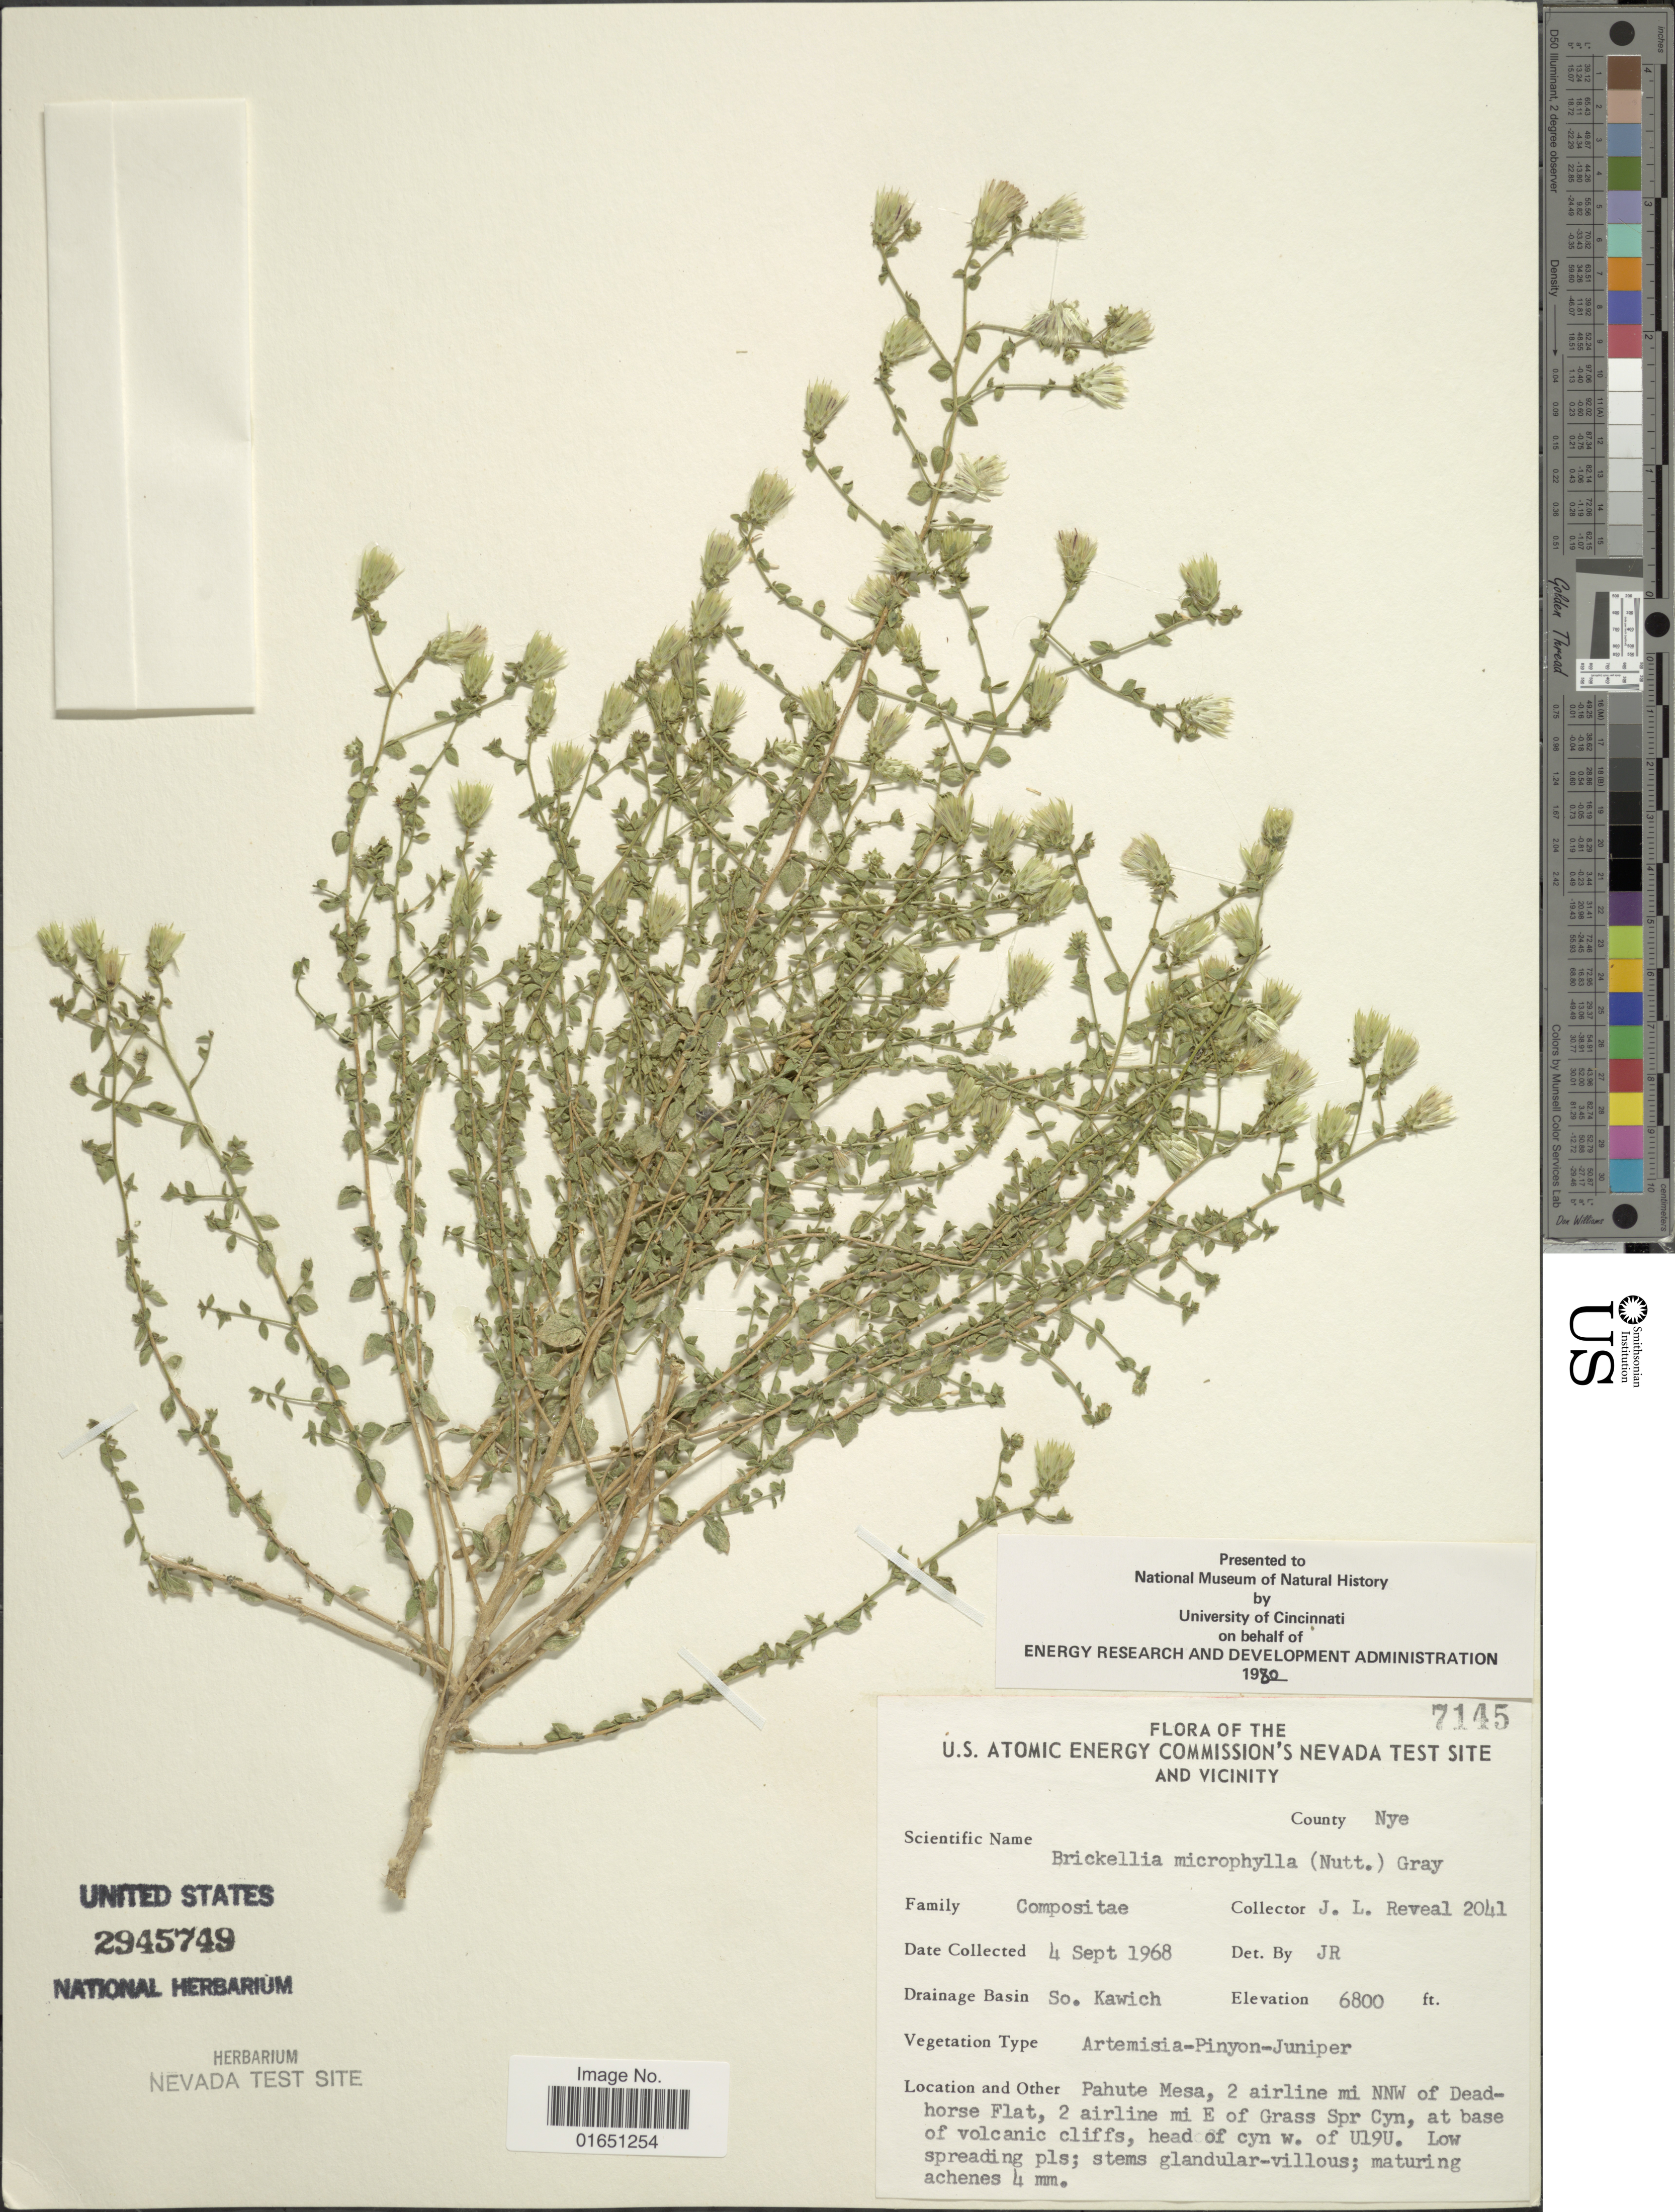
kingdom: Plantae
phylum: Tracheophyta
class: Magnoliopsida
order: Asterales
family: Asteraceae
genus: Brickellia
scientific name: Brickellia microphylla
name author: (Nutt.) A. Gray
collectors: J. L. Reveal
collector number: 2041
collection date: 1968-09-04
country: United States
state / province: Nevada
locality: U. S. Atomic Energy Commission's Nevada Test Site and Vicinity County Nye, Drainage Basin: So. Kawich. Pahute Mesa, 2 airline mi E of Grass Spr Cyn, at base of volcanic cliffs, head of cyn w.of U19U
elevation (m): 2073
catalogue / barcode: US 2945749